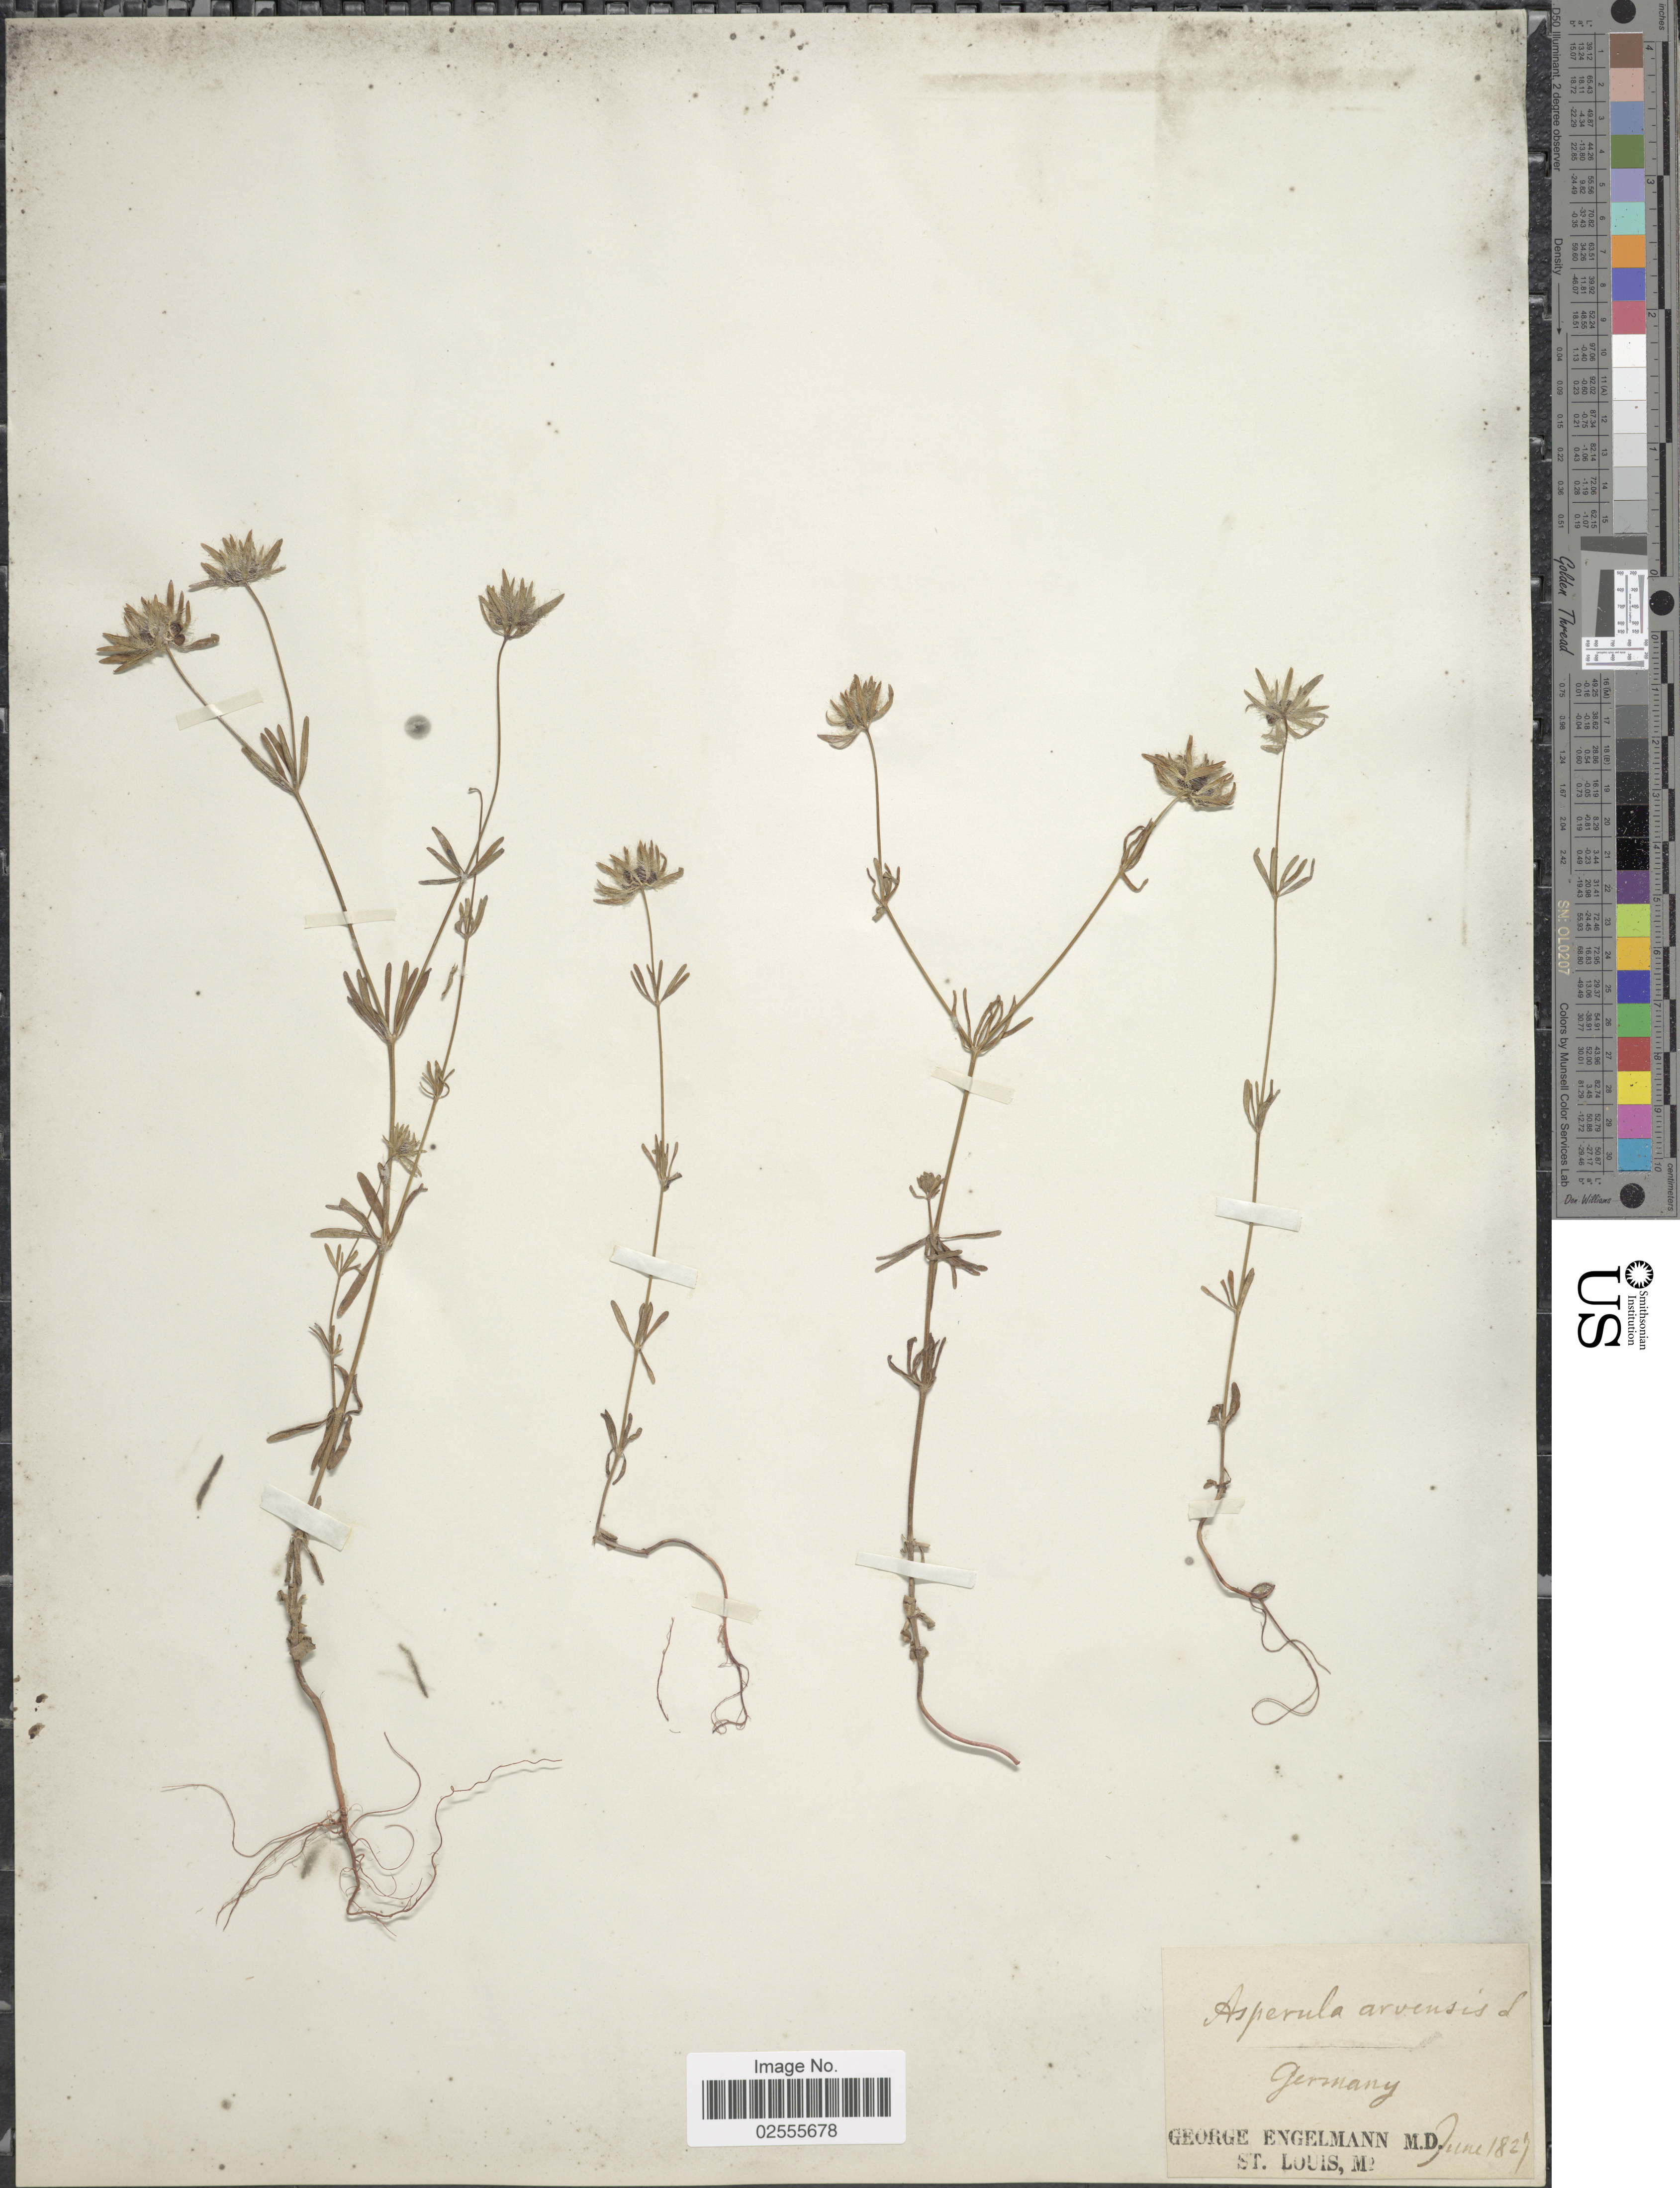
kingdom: Plantae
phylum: Tracheophyta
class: Magnoliopsida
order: Gentianales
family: Rubiaceae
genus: Asperula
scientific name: Asperula arvensis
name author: L.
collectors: G. Engelmann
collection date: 1827-06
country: Germany